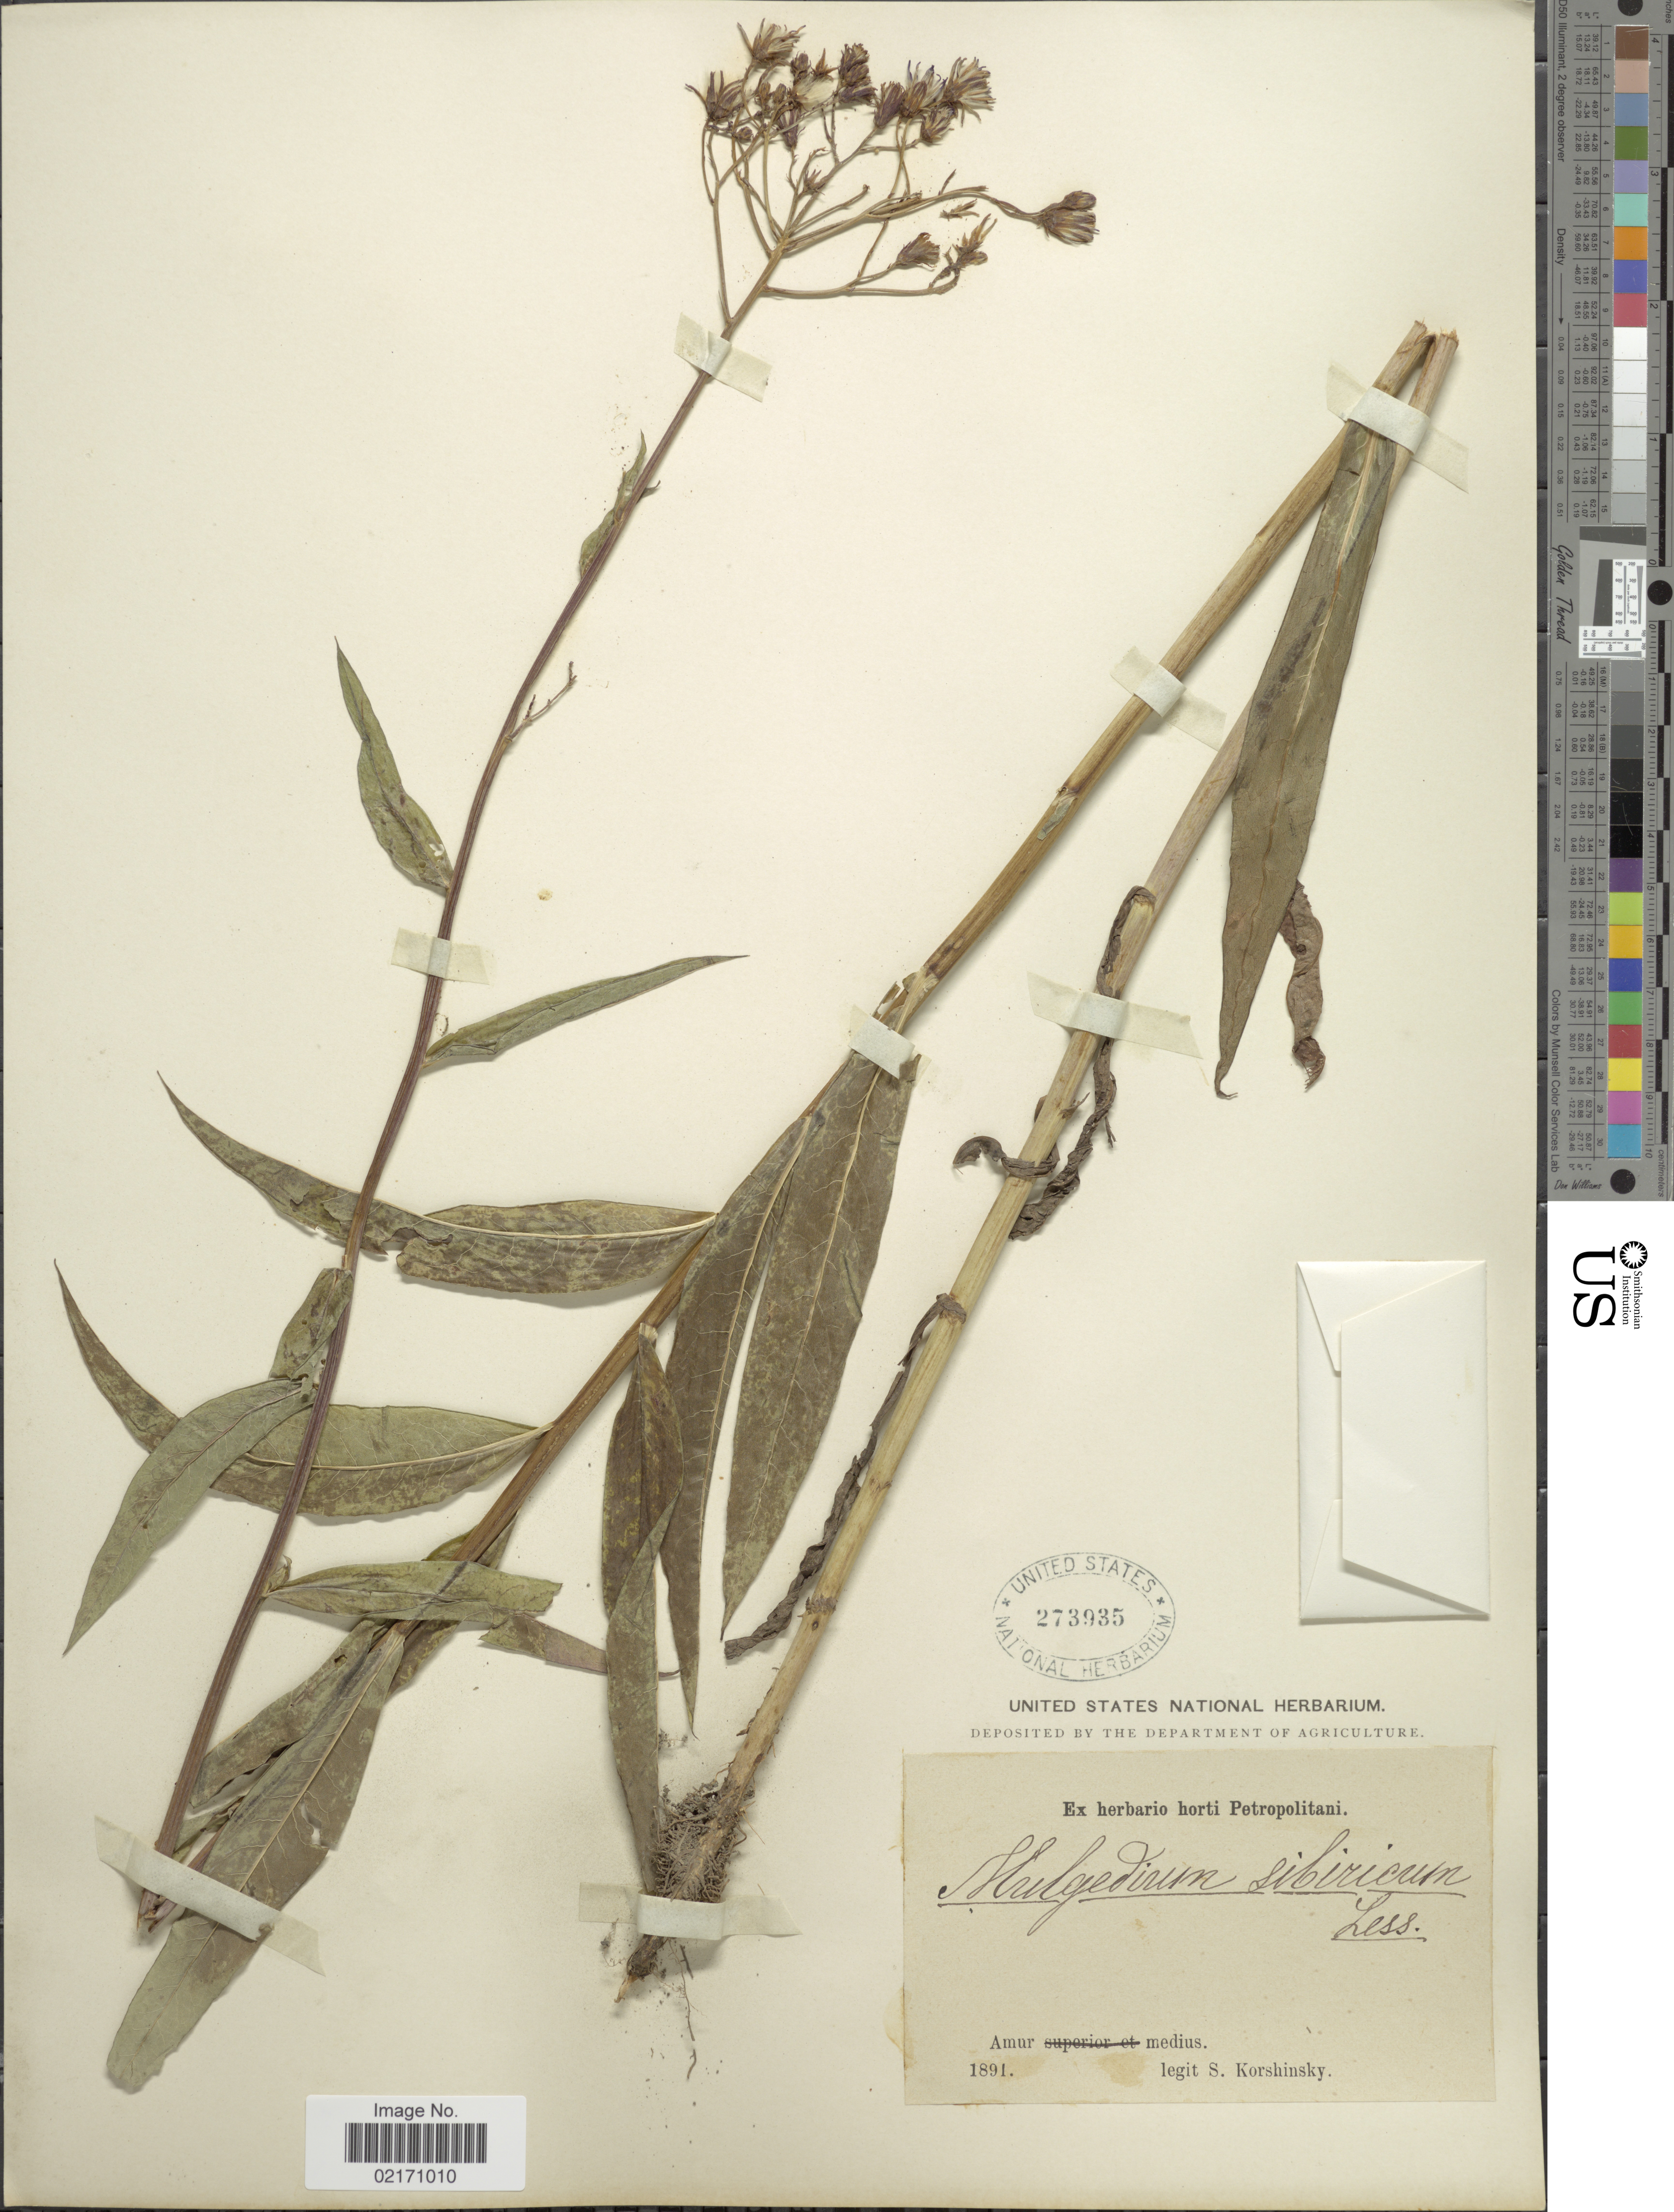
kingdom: Plantae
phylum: Tracheophyta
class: Magnoliopsida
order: Asterales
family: Asteraceae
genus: Mulgedium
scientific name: Mulgedium sibiricum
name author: (L.) Less.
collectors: S. I. Korshinsky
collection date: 1891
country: Russian Federation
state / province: Amur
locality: Amur medius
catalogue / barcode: US 273935